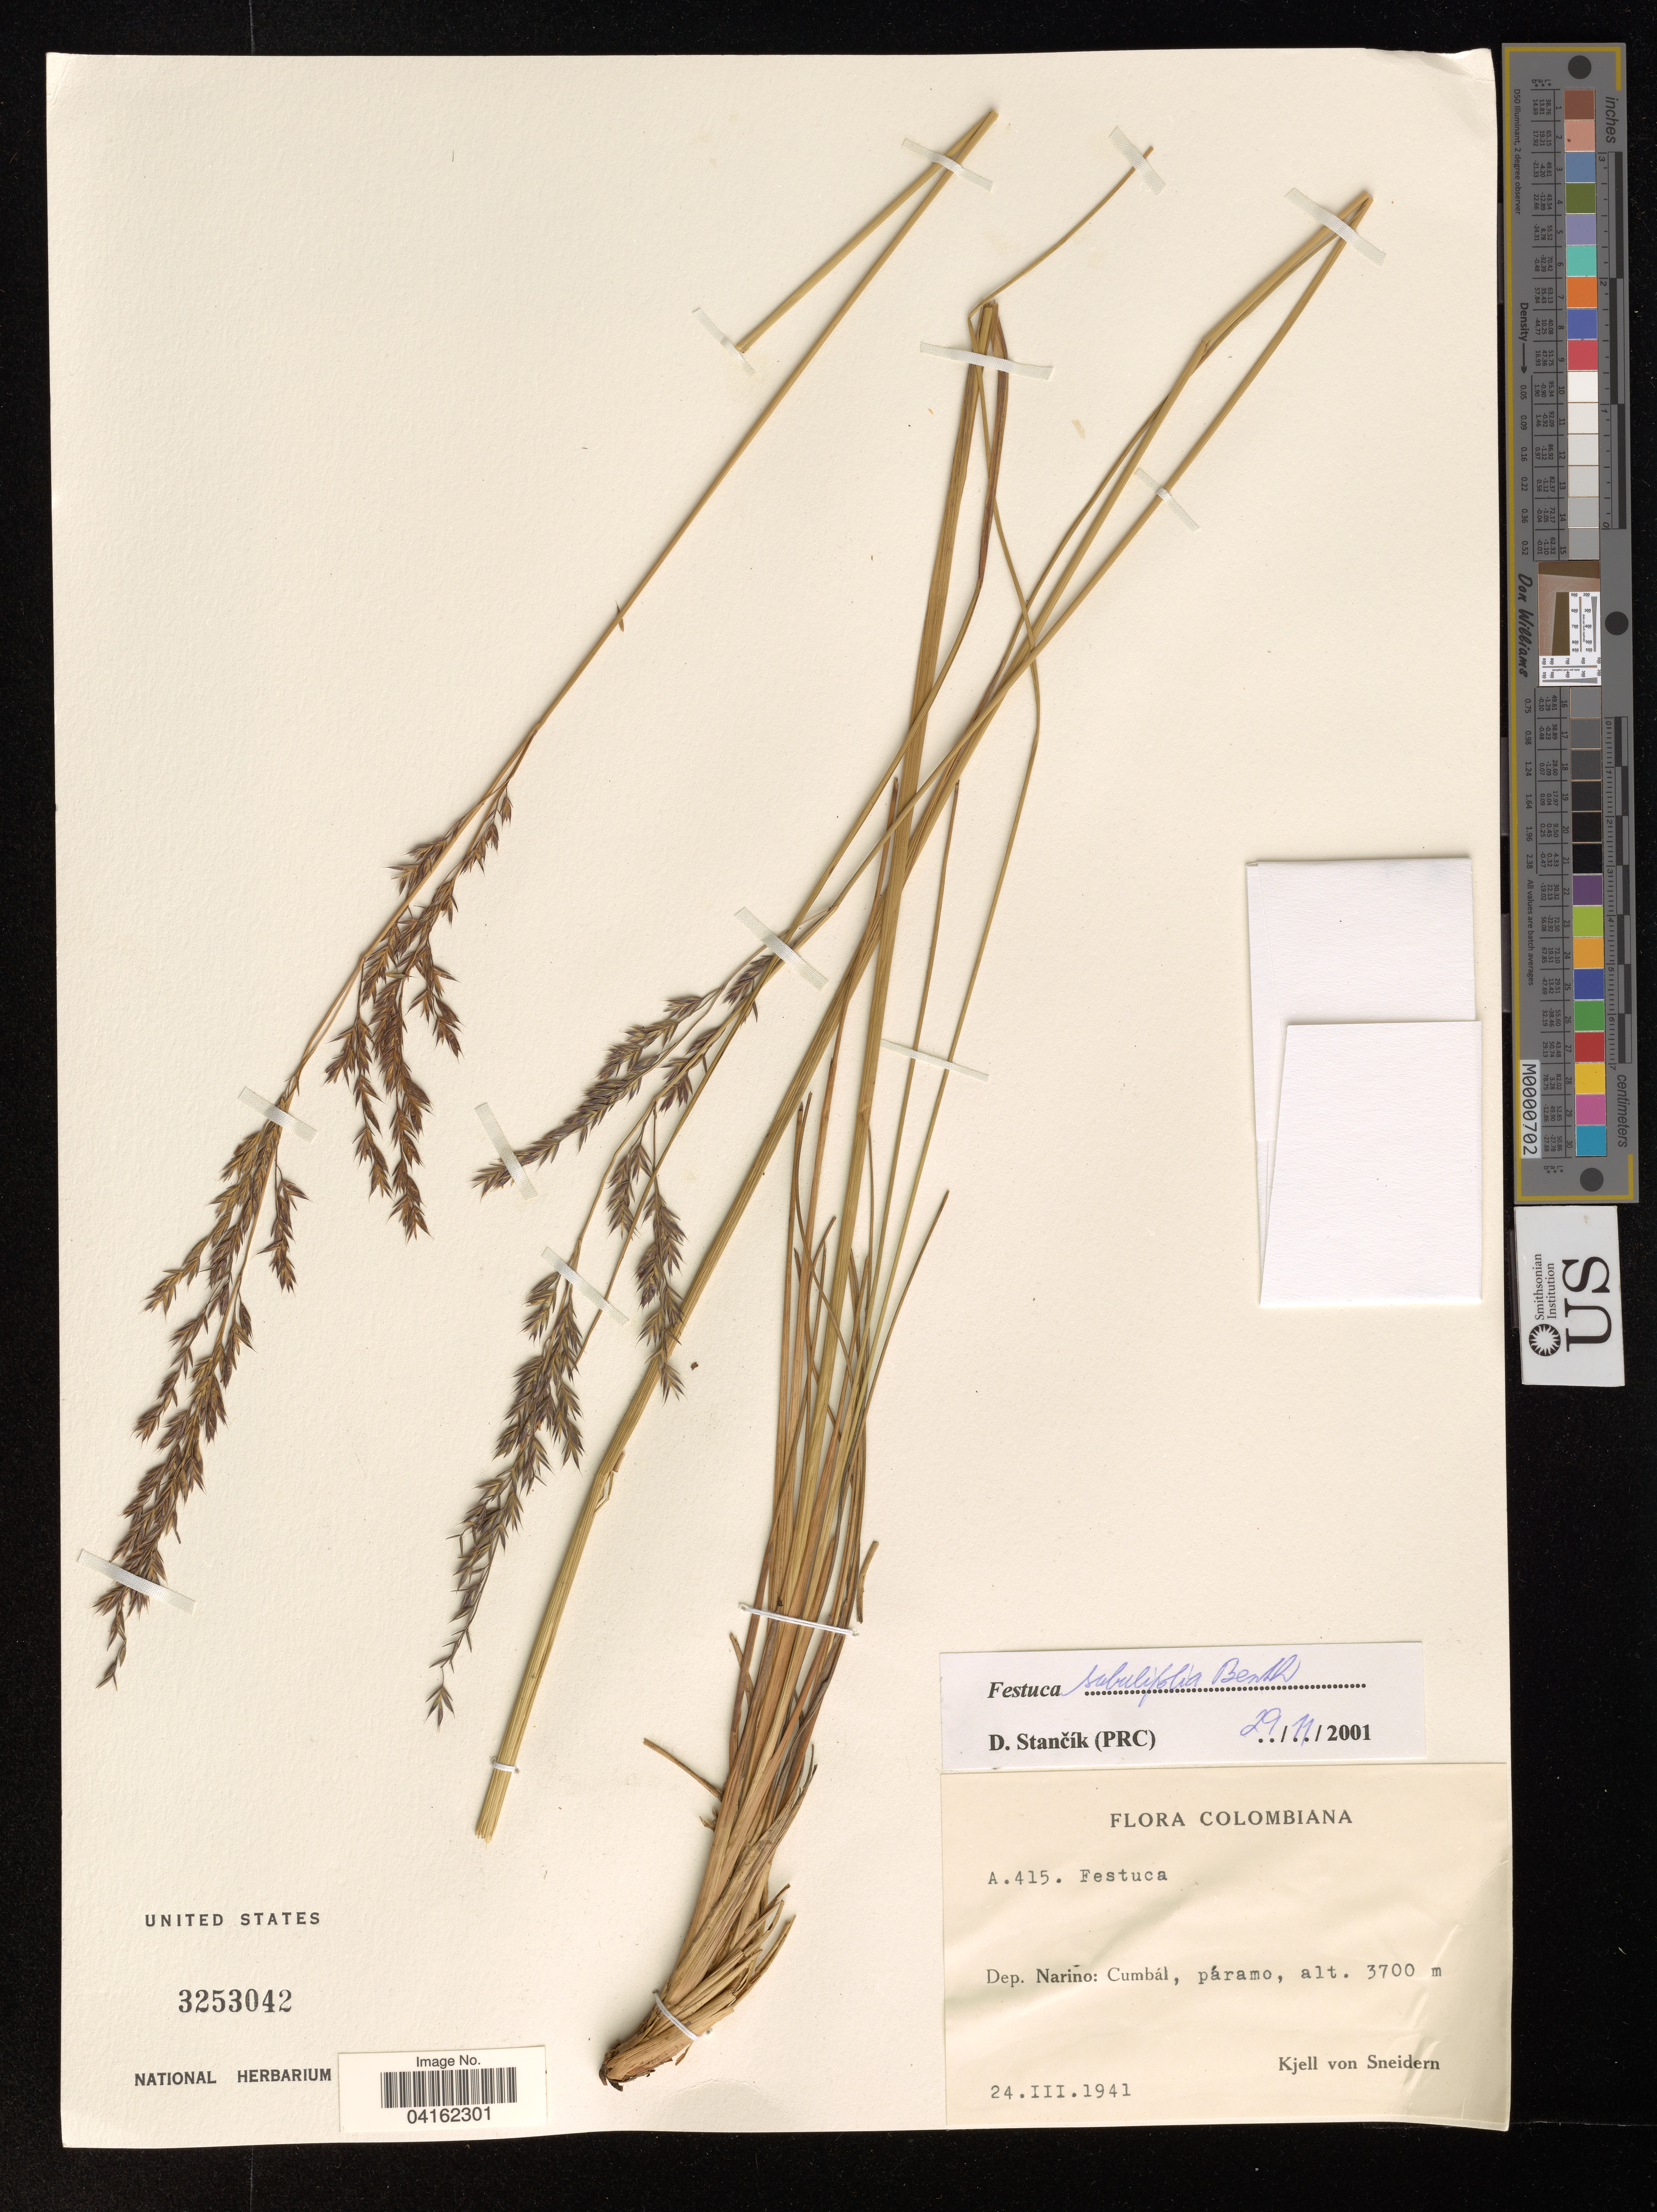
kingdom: Plantae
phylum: Tracheophyta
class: Liliopsida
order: Poales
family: Poaceae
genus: Festuca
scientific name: Festuca subulifolia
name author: Benth.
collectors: K. von Sneidern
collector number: A. 415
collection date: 1941-03-24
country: Colombia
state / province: Nariño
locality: Cumbál.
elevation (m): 3700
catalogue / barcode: US 3253042